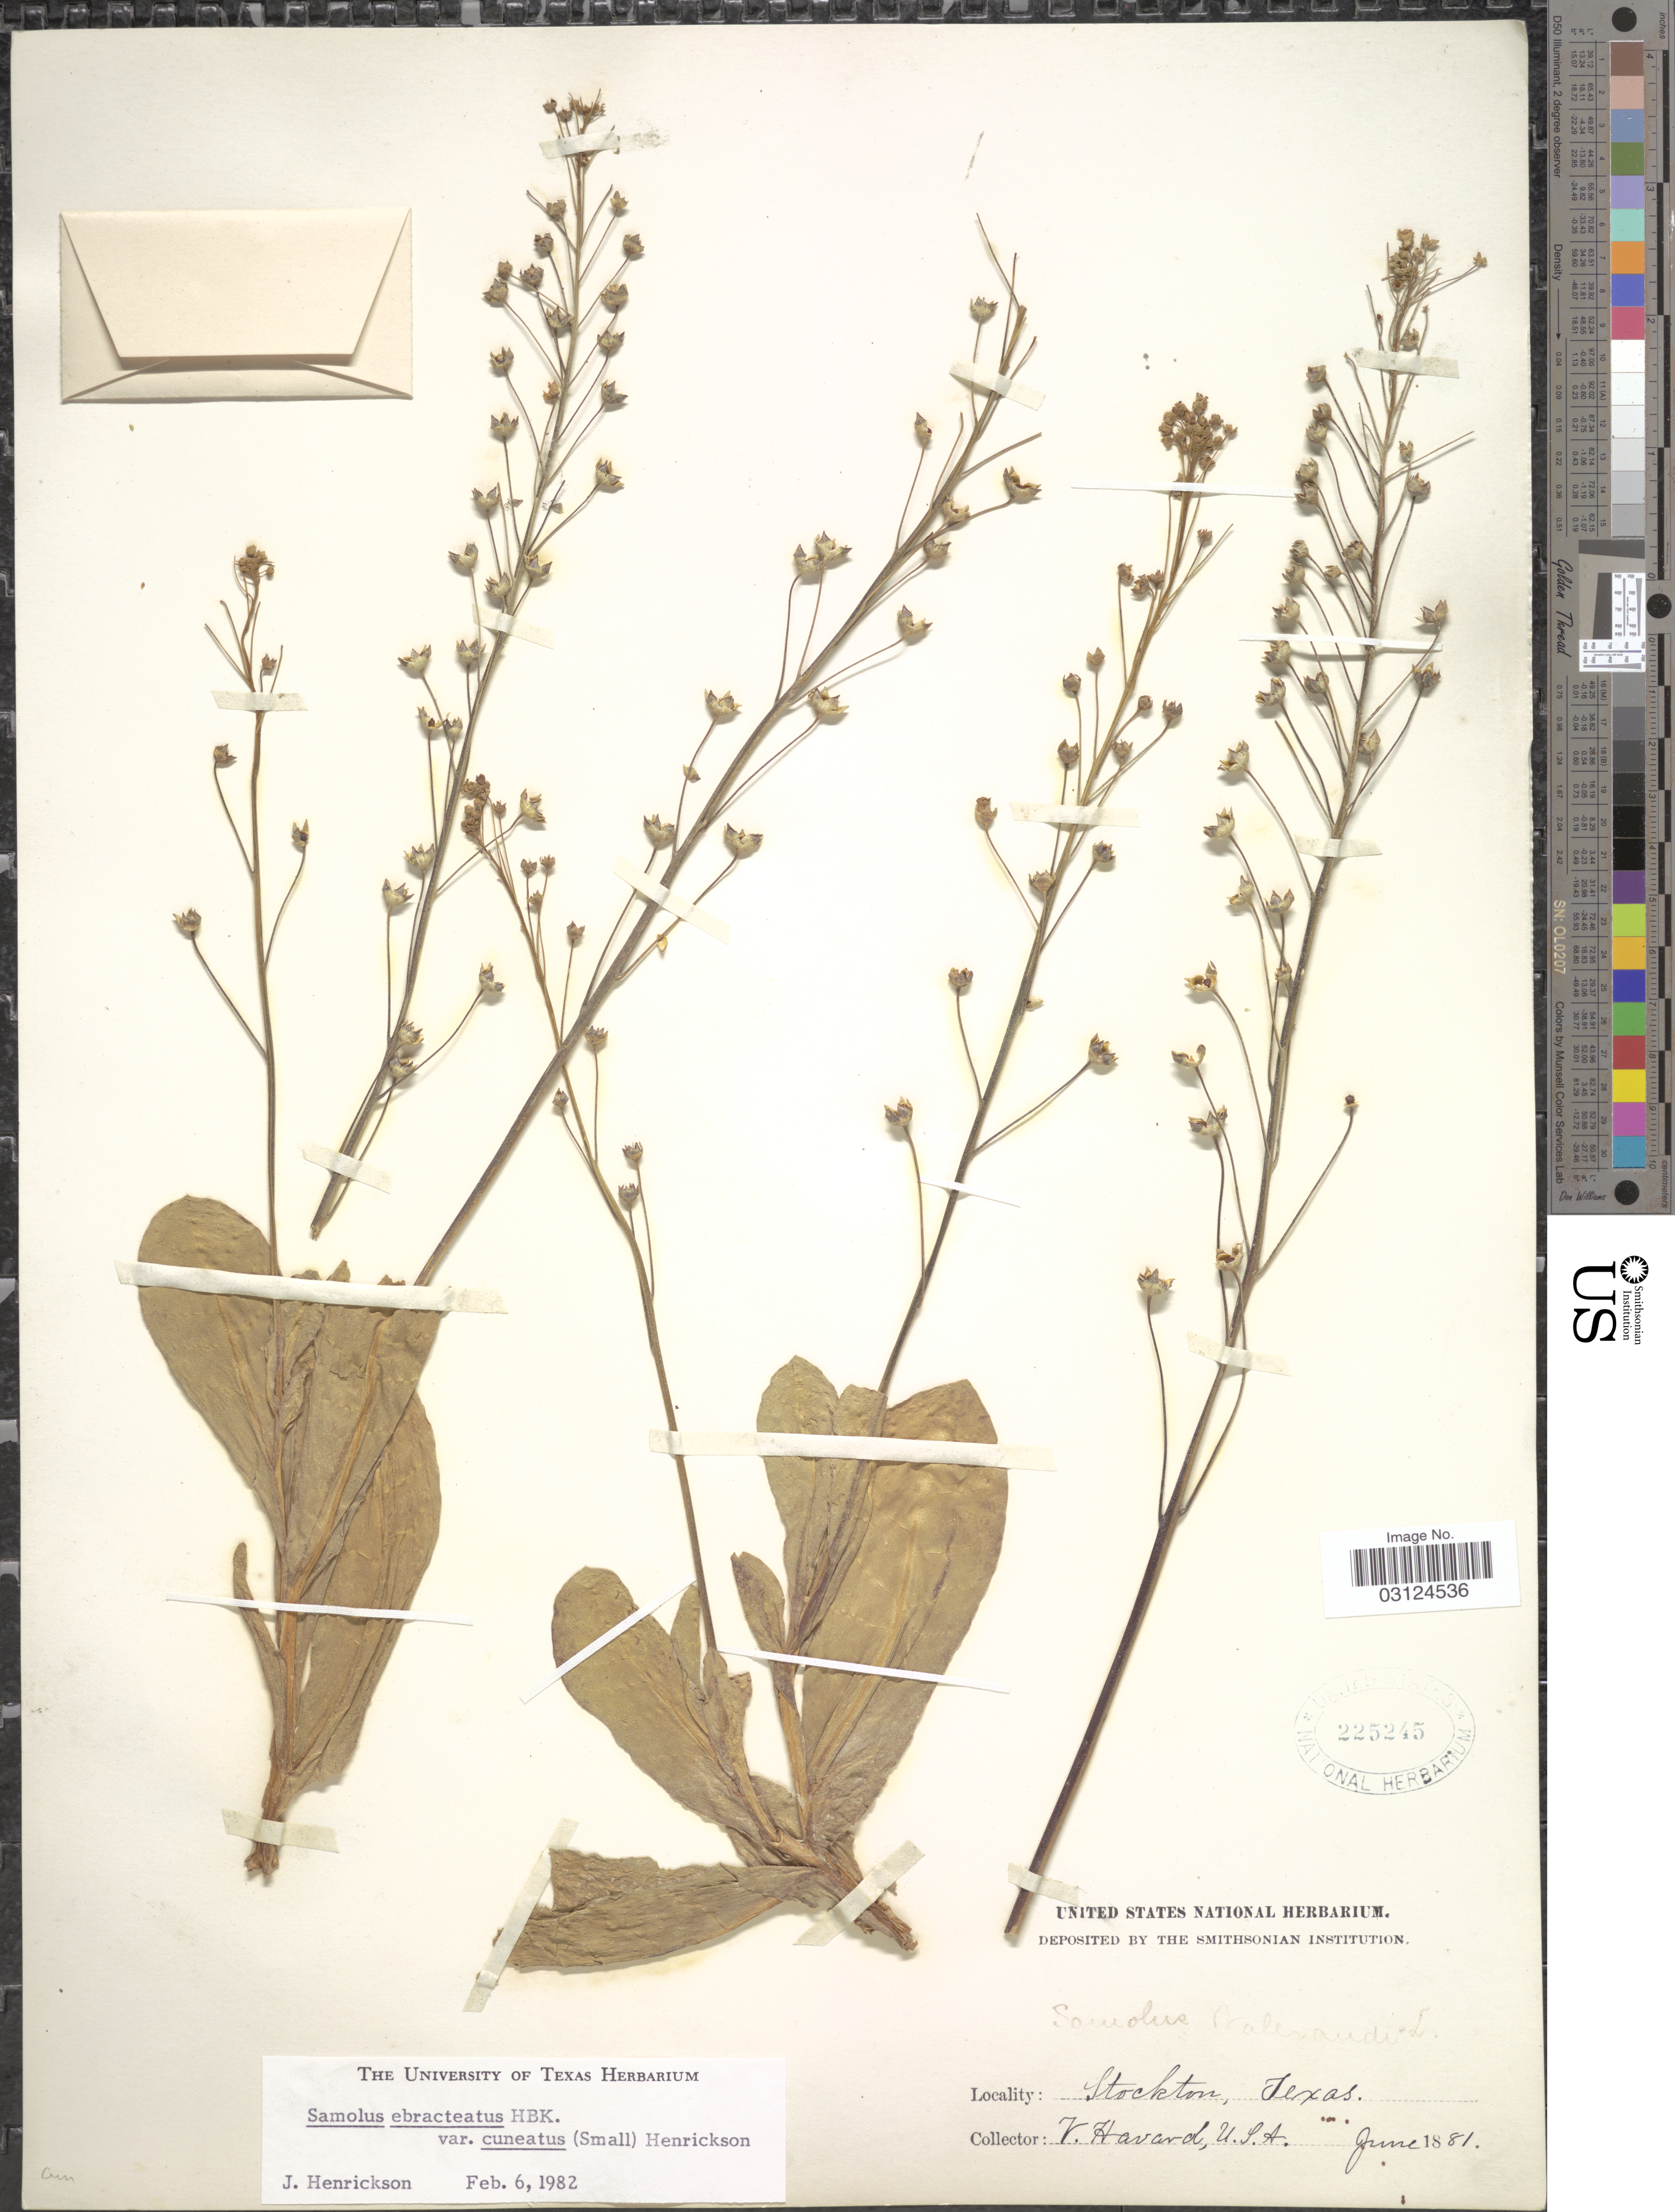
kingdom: Plantae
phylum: Tracheophyta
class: Magnoliopsida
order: Ericales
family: Primulaceae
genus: Samolus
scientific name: Samolus ebracteatus subsp. cuneatus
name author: (Small) R. Knuth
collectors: V. Havard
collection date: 1881-06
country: United States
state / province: Texas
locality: Stockton, Texas.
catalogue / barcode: US 225245